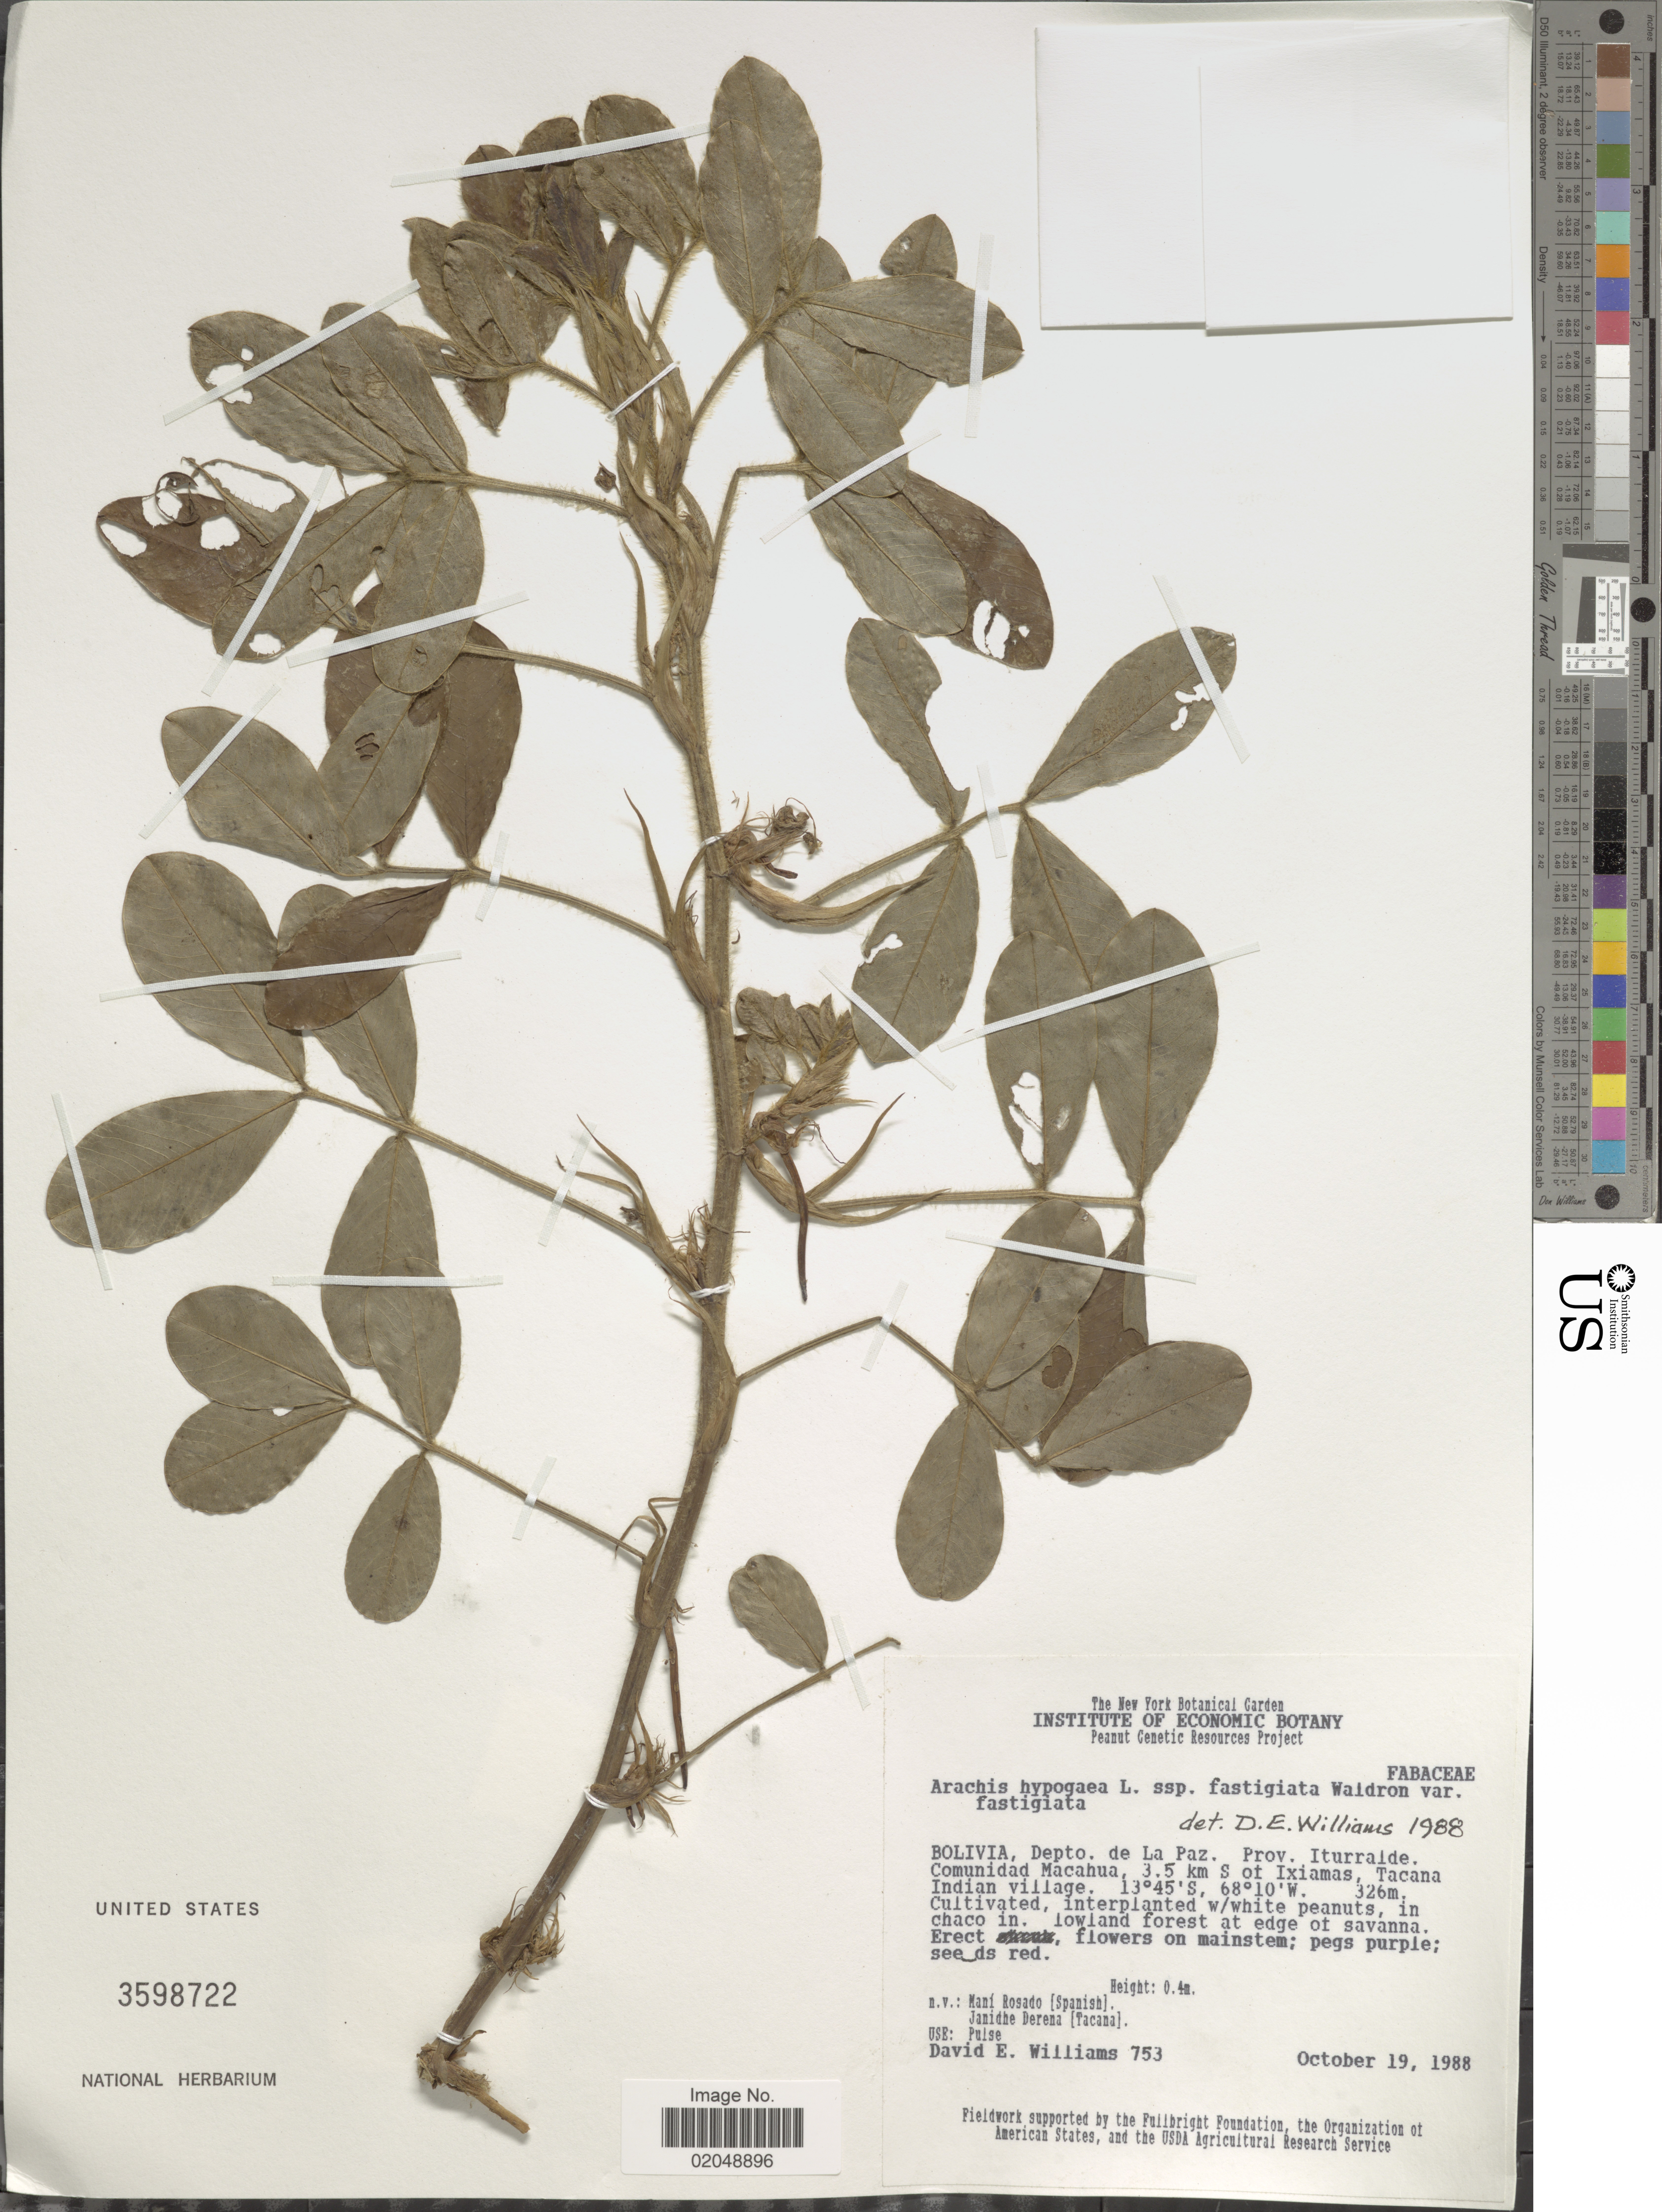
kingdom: Plantae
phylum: Tracheophyta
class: Magnoliopsida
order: Fabales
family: Fabaceae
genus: Arachis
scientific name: Arachis hypogaea var. fastigiata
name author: Krapov.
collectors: D. E. Williams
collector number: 753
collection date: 1988-10-19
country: Bolivia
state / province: La Paz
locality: Depto de La Paz. Prov. Iturralde Comunidad Macahua, 3.5 km S of Ixiamas, Tacana Indian village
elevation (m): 326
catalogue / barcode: US 3598722